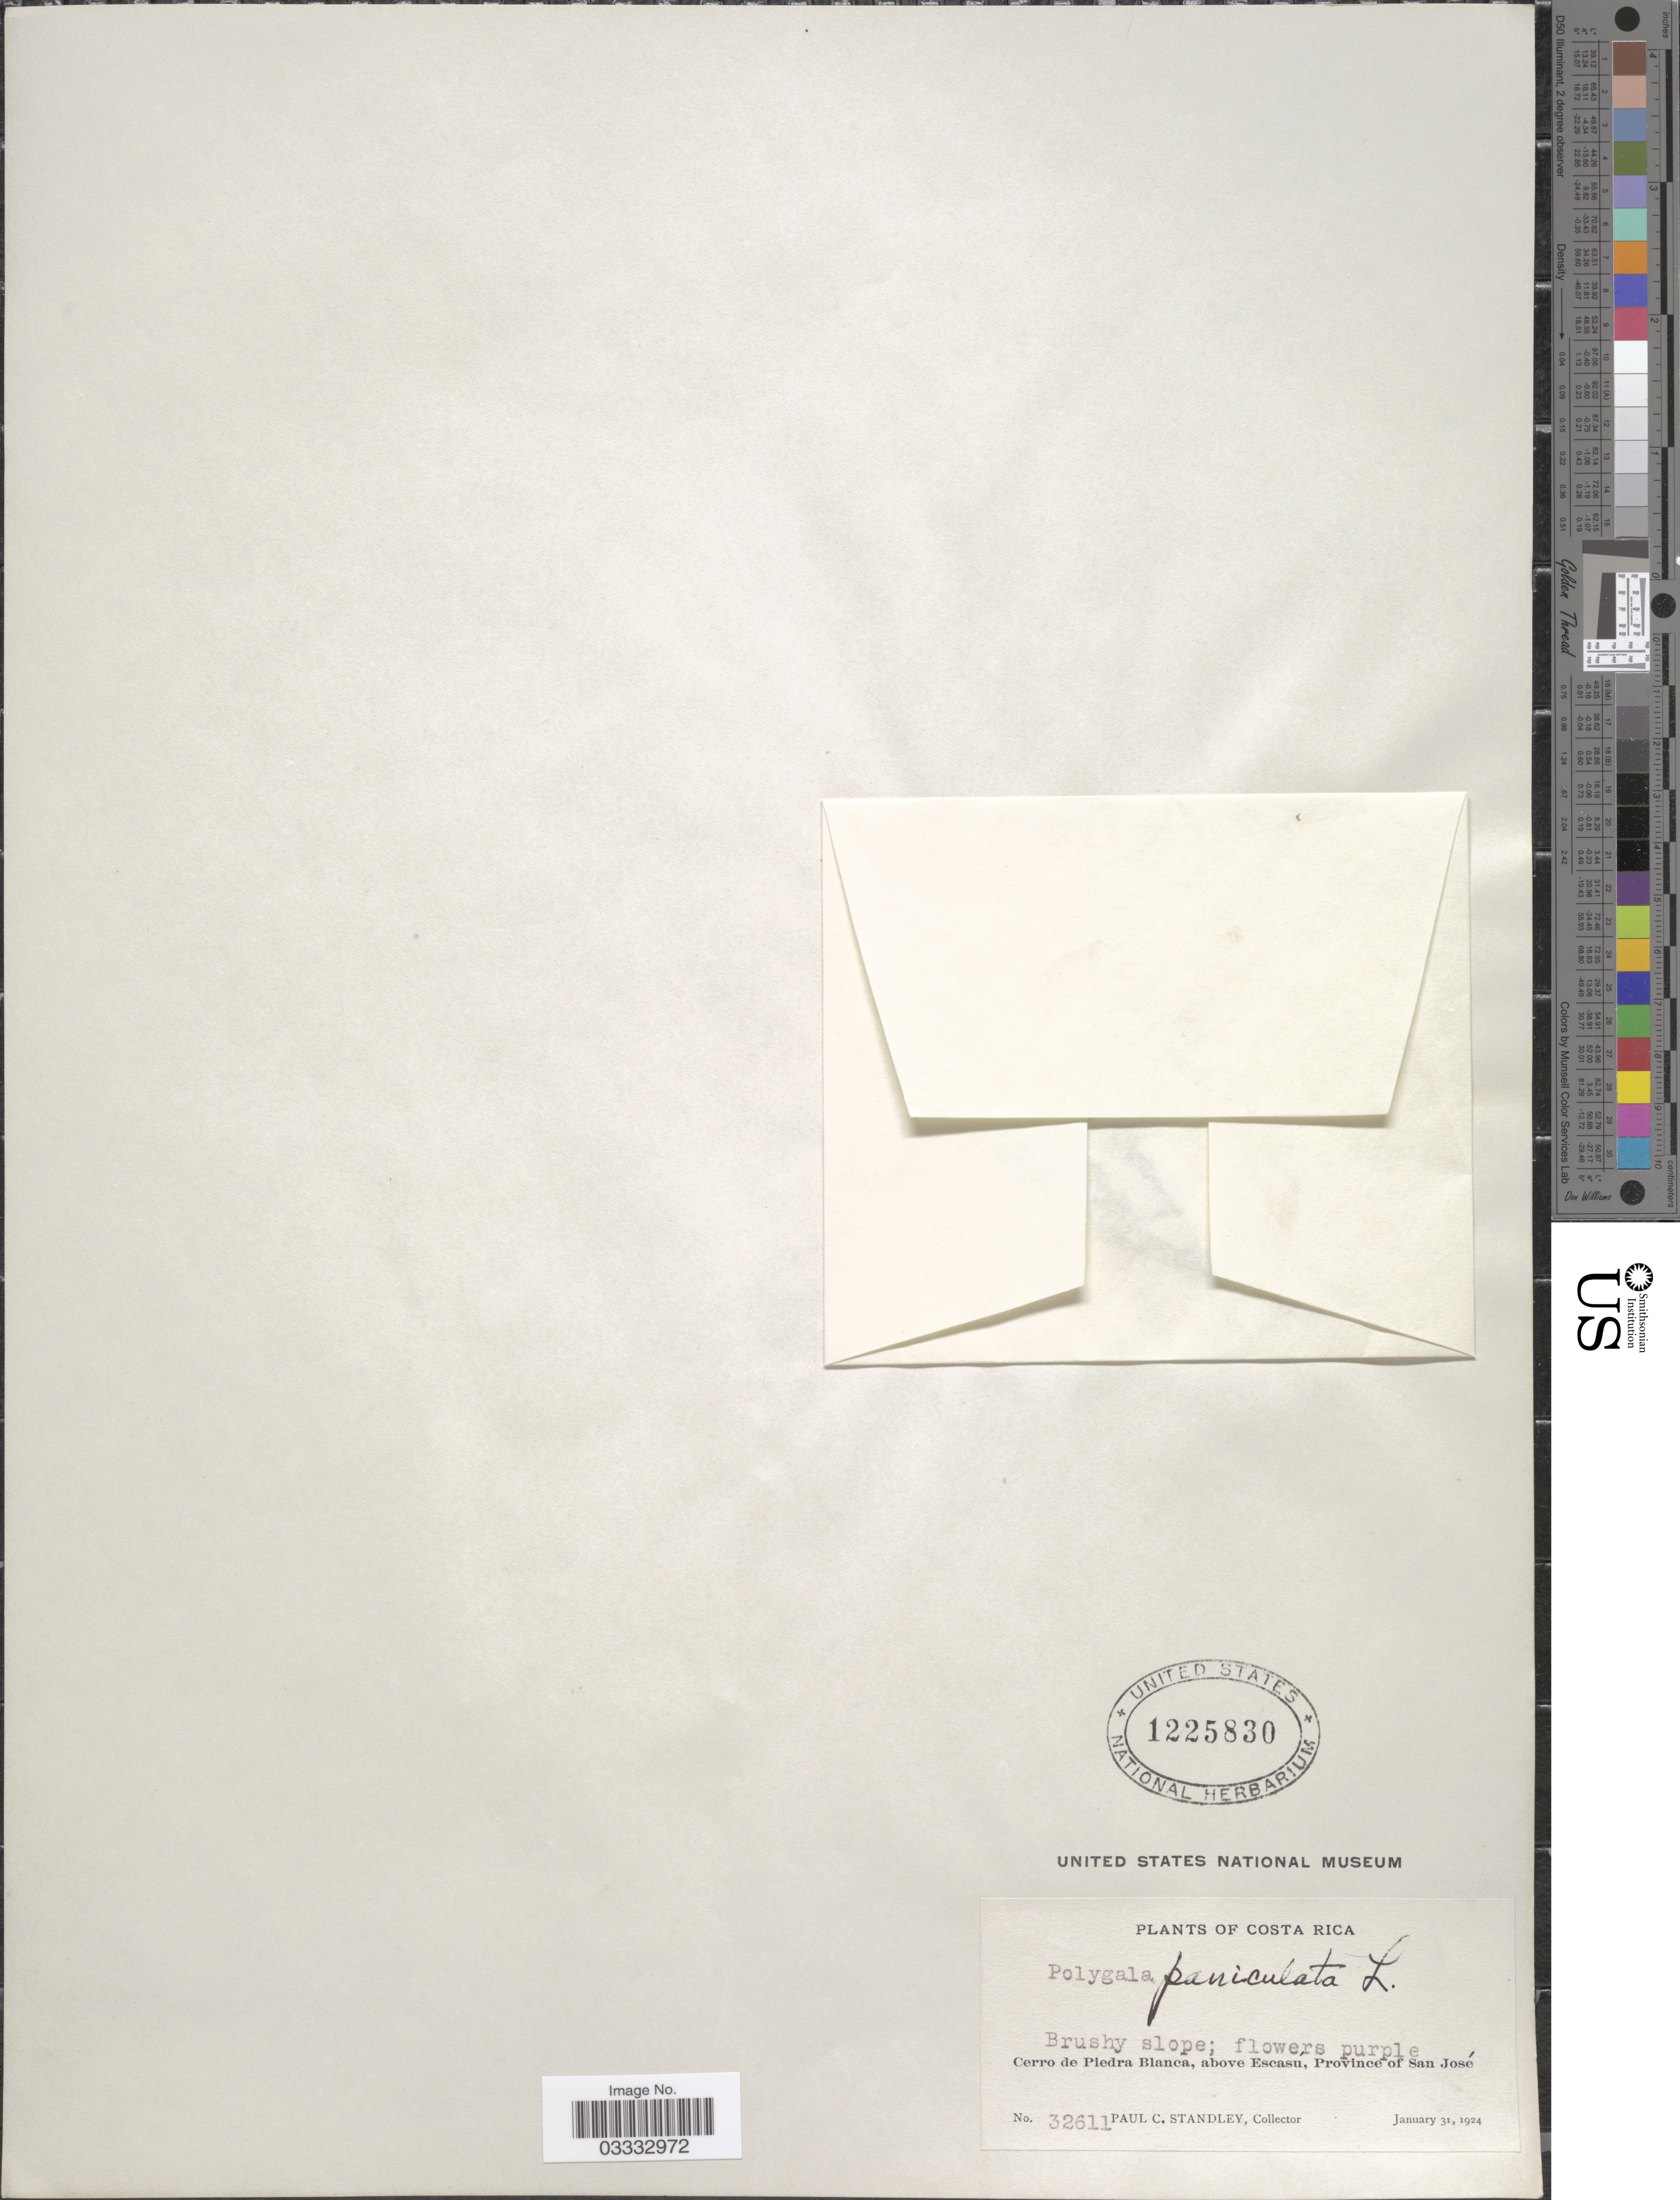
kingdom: Plantae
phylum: Tracheophyta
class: Magnoliopsida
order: Fabales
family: Polygalaceae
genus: Polygala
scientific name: Polygala paniculata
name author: L.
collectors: P. C. Standley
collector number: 32611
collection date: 1924-01-31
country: Costa Rica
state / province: San José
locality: Cerro de Piedra Blanca, above Escasú.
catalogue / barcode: US 1225830